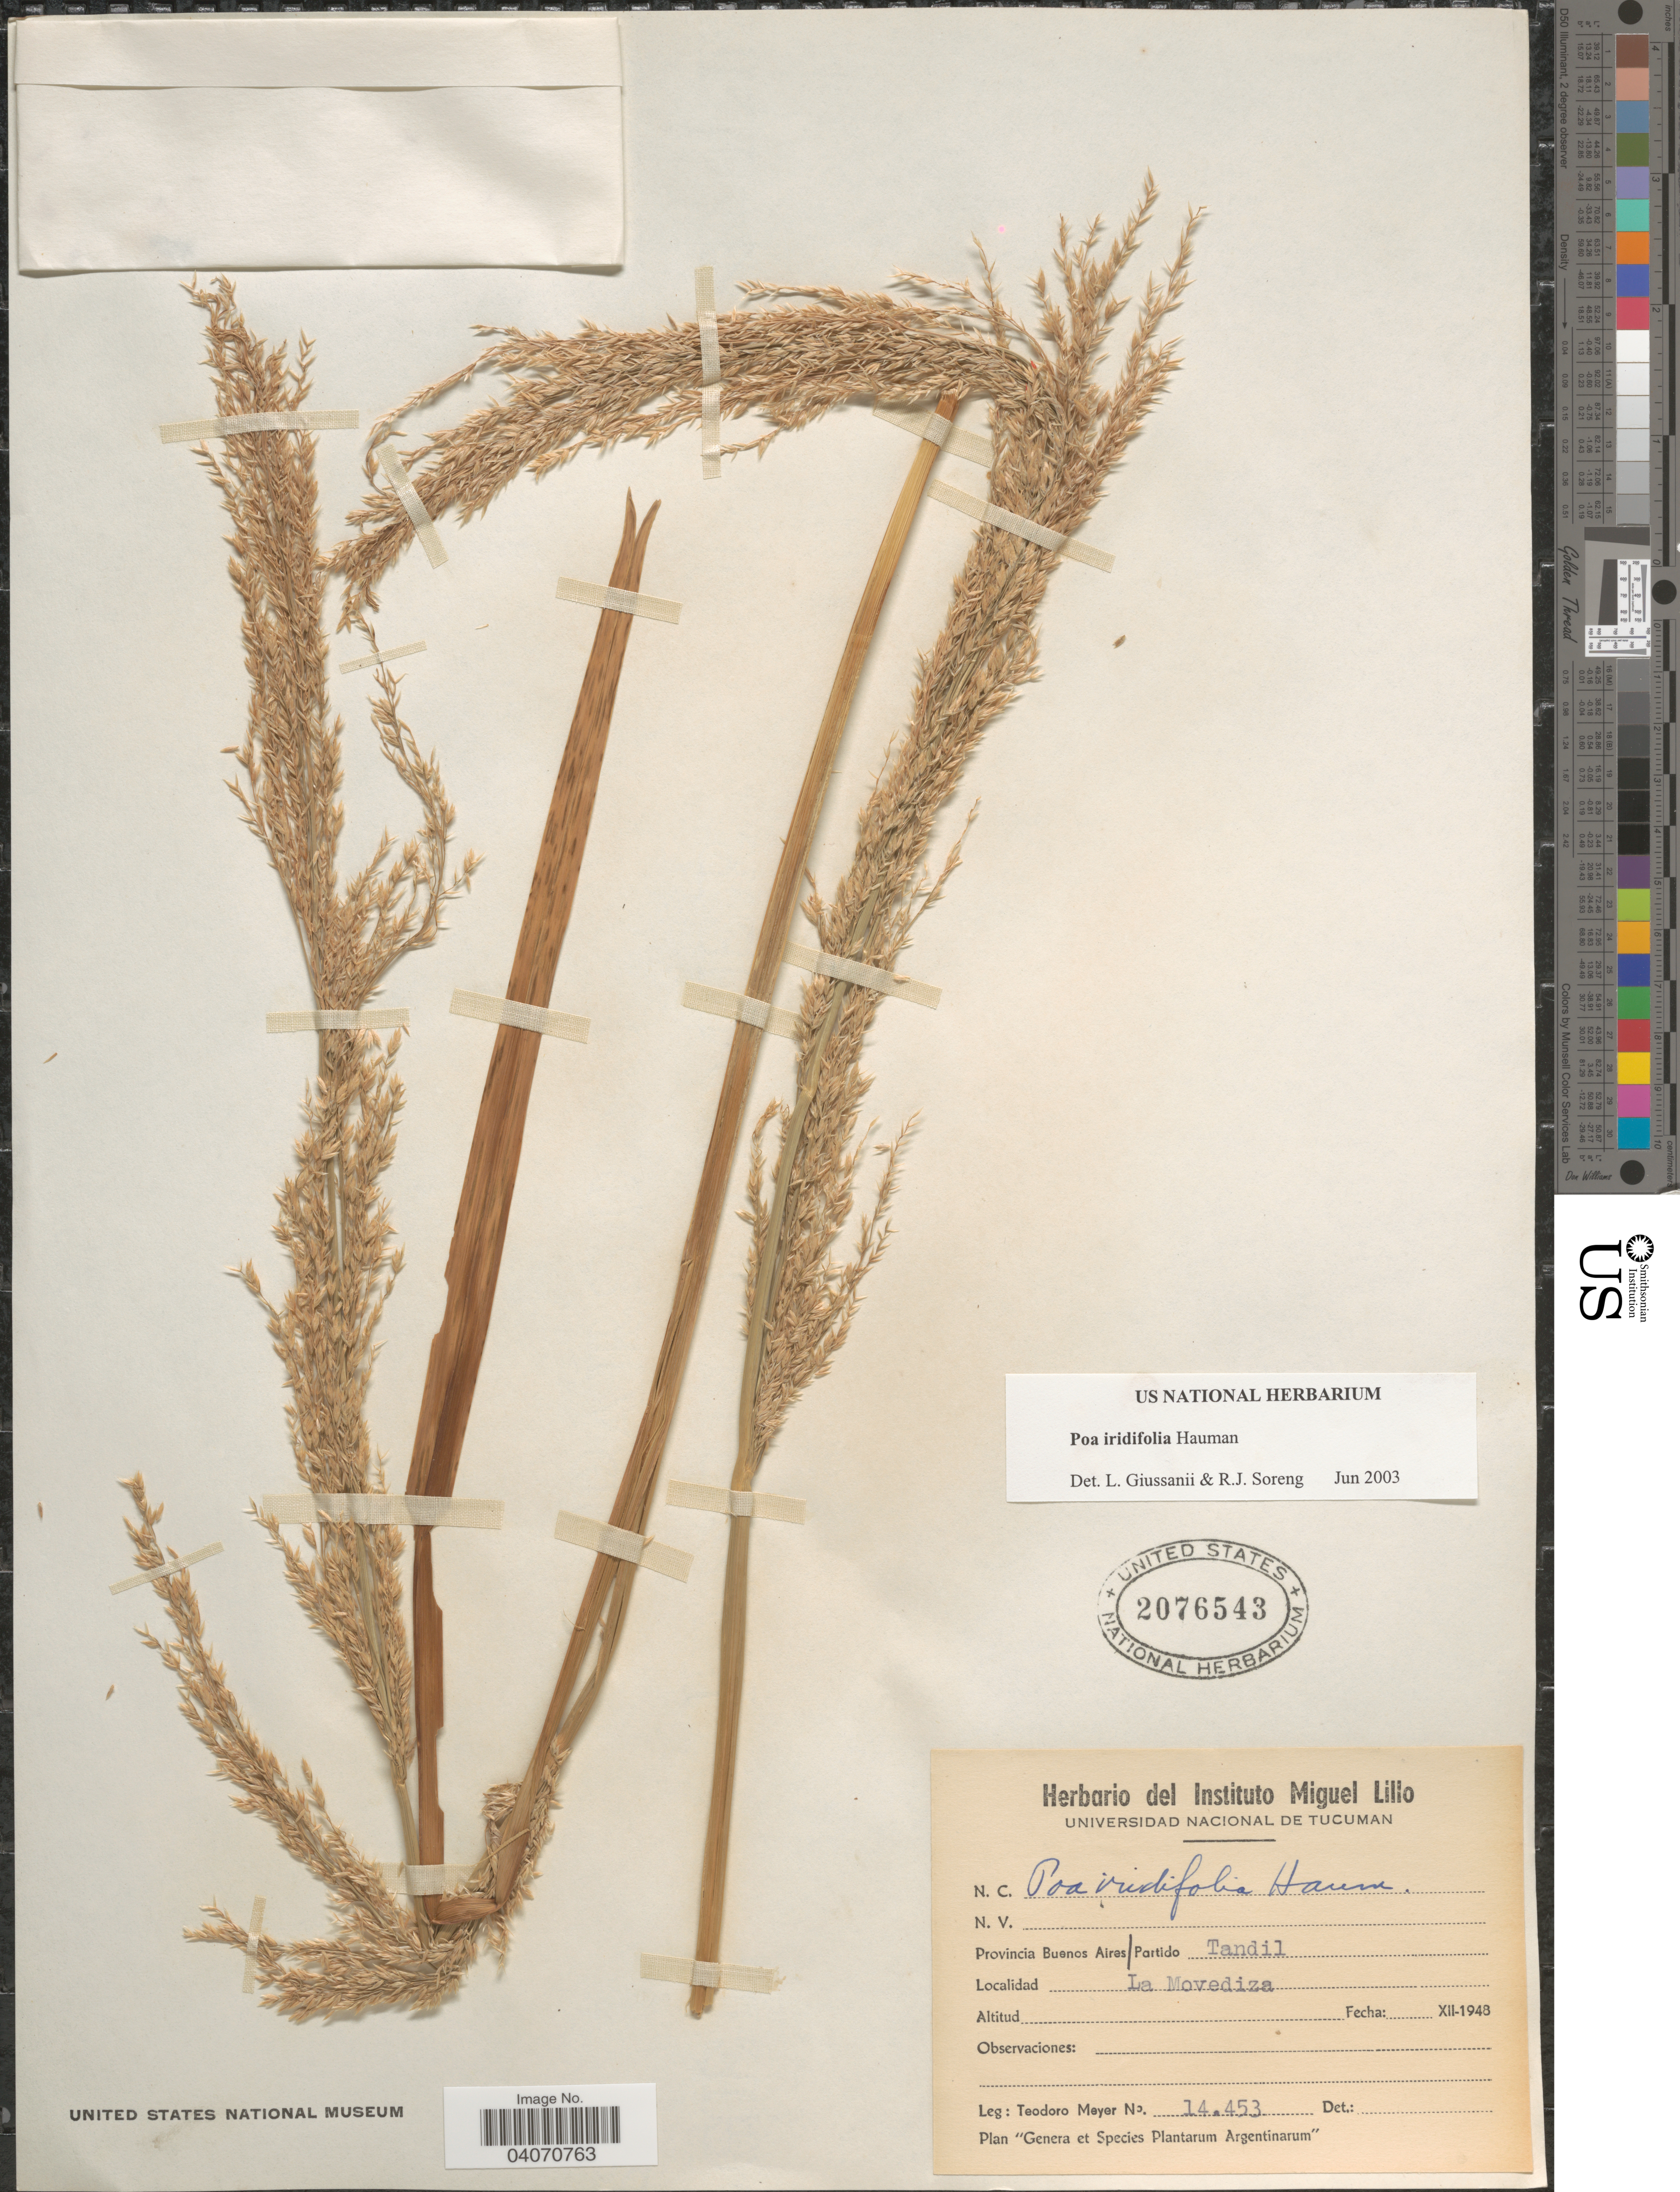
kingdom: Plantae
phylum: Tracheophyta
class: Liliopsida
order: Poales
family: Poaceae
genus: Poa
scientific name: Poa iridifolia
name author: Hauman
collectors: T. Meyer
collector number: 14453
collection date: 1948-12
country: Argentina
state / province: Buenos Aires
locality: Partido Tandil. La Movediza.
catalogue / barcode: US 2076543